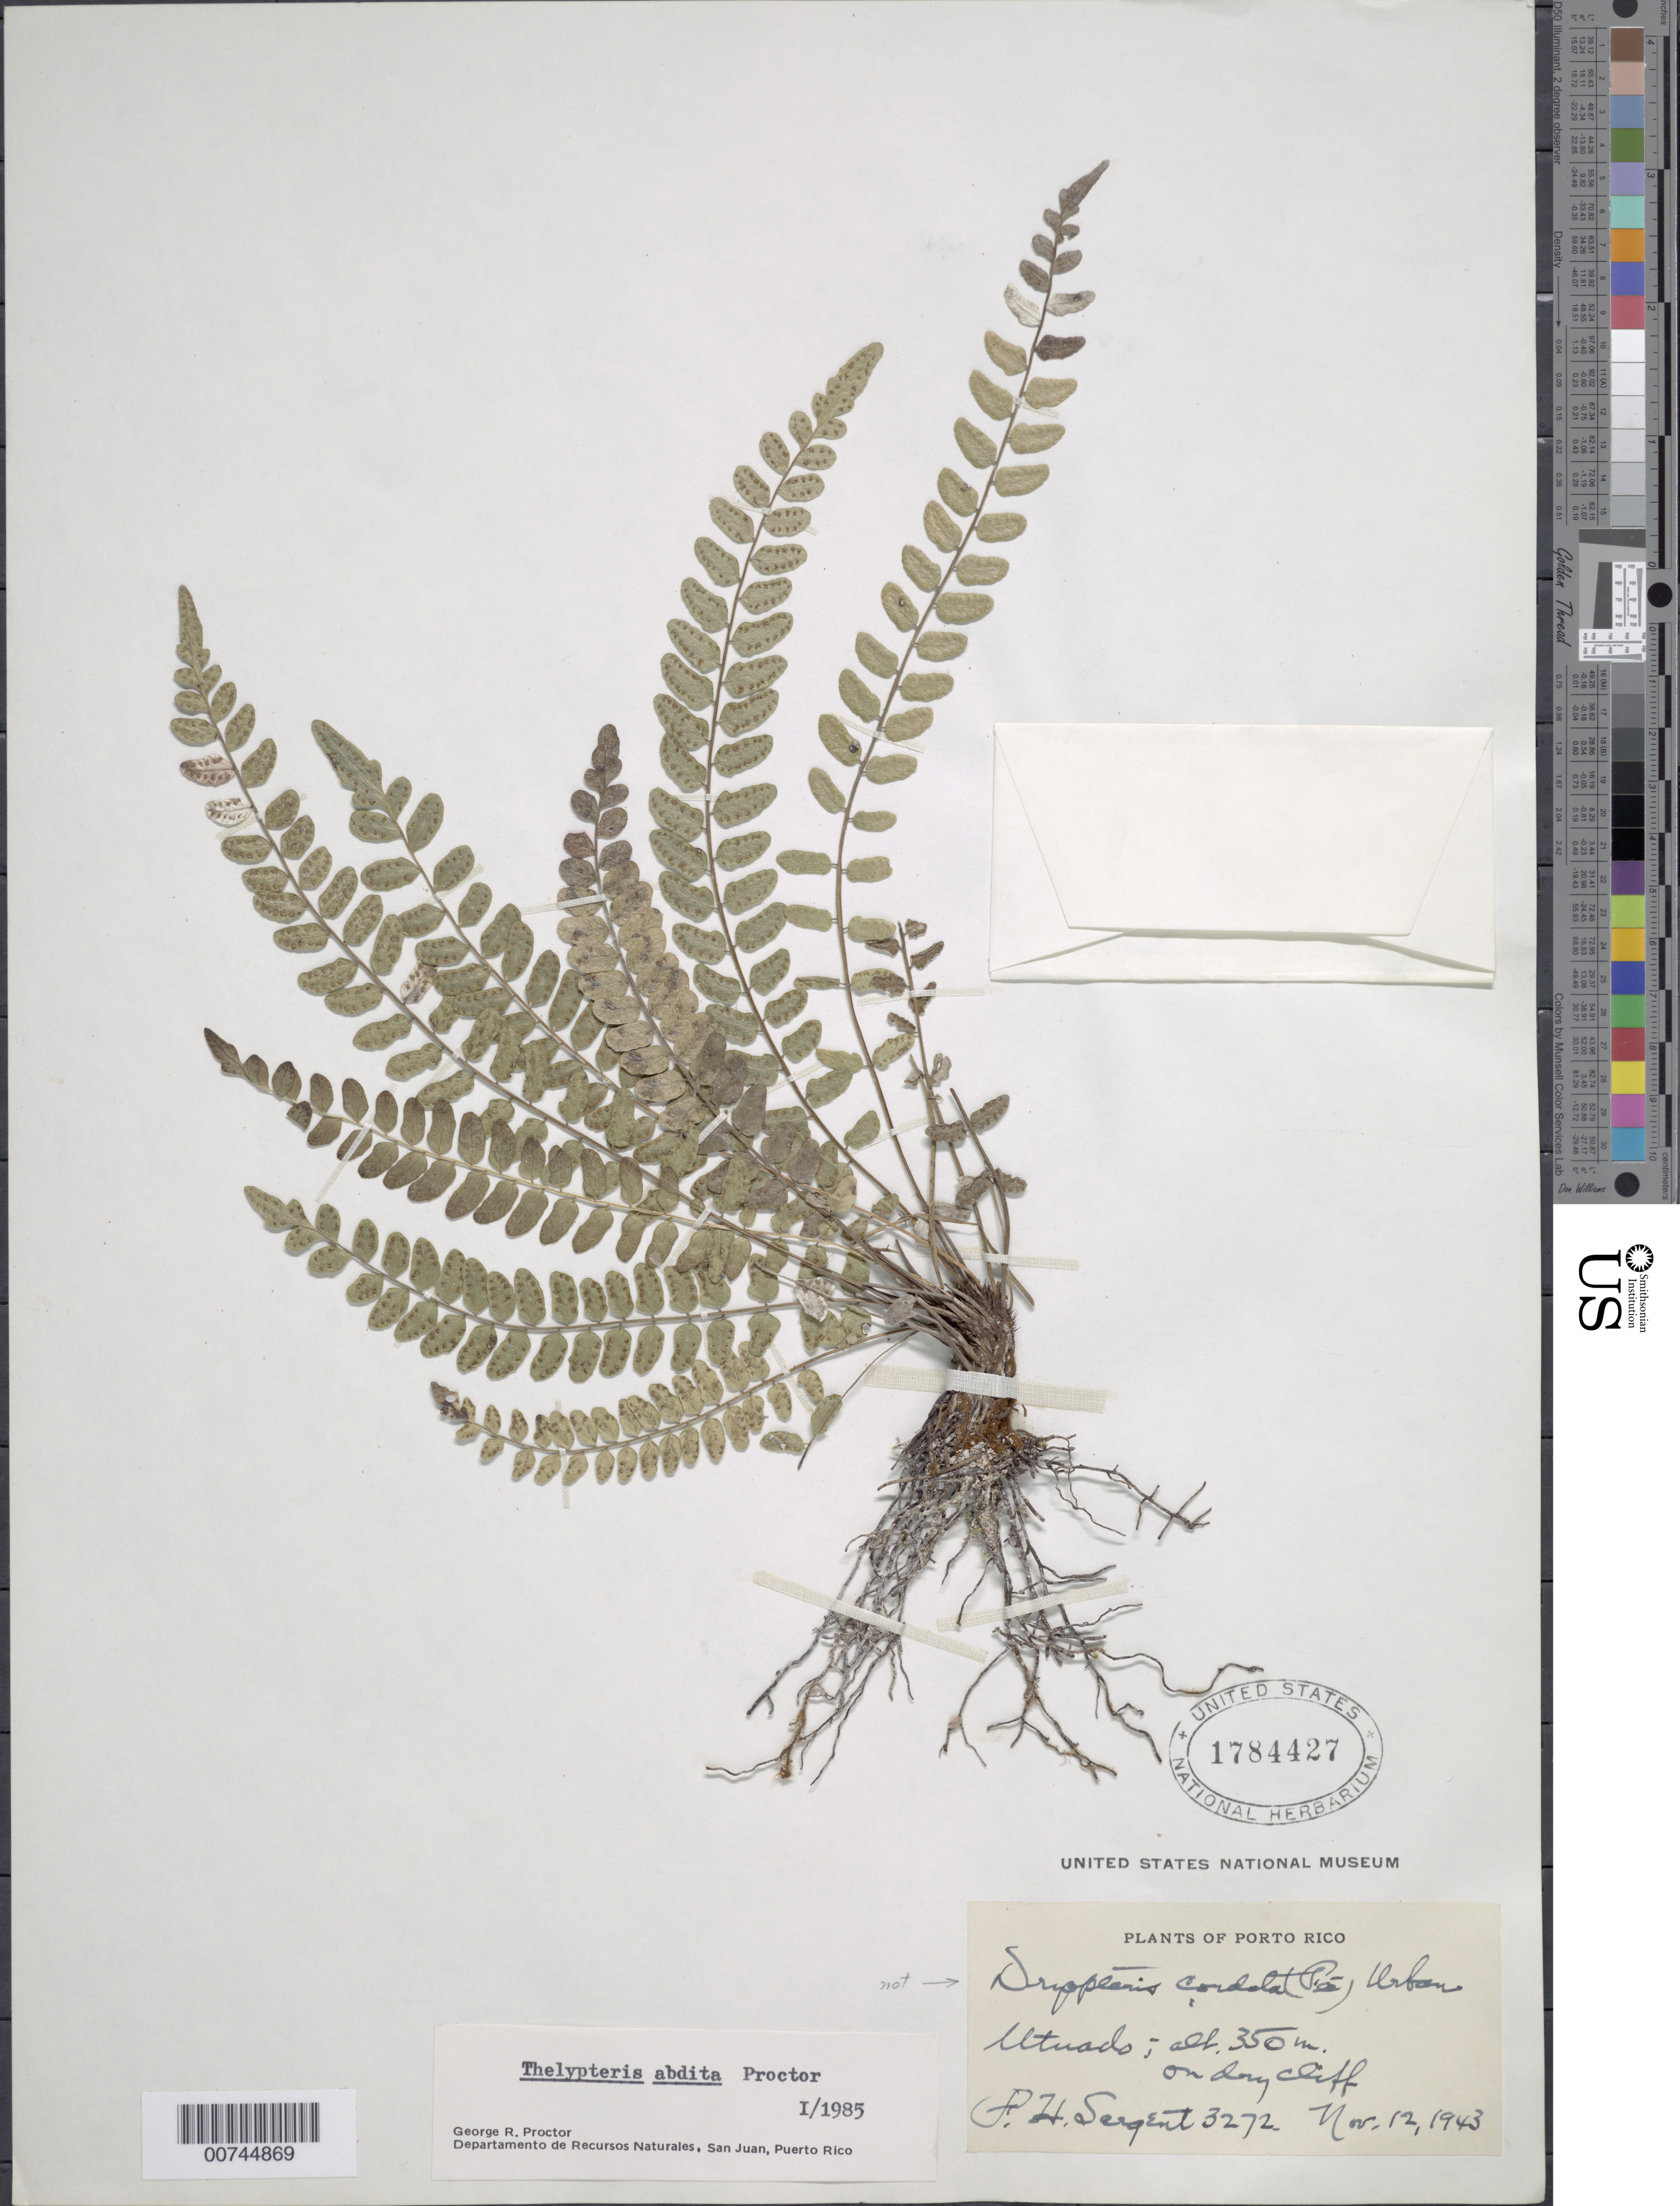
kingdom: Plantae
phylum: Tracheophyta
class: Polypodiopsida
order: Polypodiales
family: Thelypteridaceae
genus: Goniopteris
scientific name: Goniopteris abdita (Proctor) comb. nov., ined 2015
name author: (Proctor)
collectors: F. H. Sargent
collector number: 3272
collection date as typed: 12 Nov 1943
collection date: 1943-11-12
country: Puerto Rico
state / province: Utuado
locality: Utuado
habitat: On dry cliff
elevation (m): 350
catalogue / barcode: US 1784427